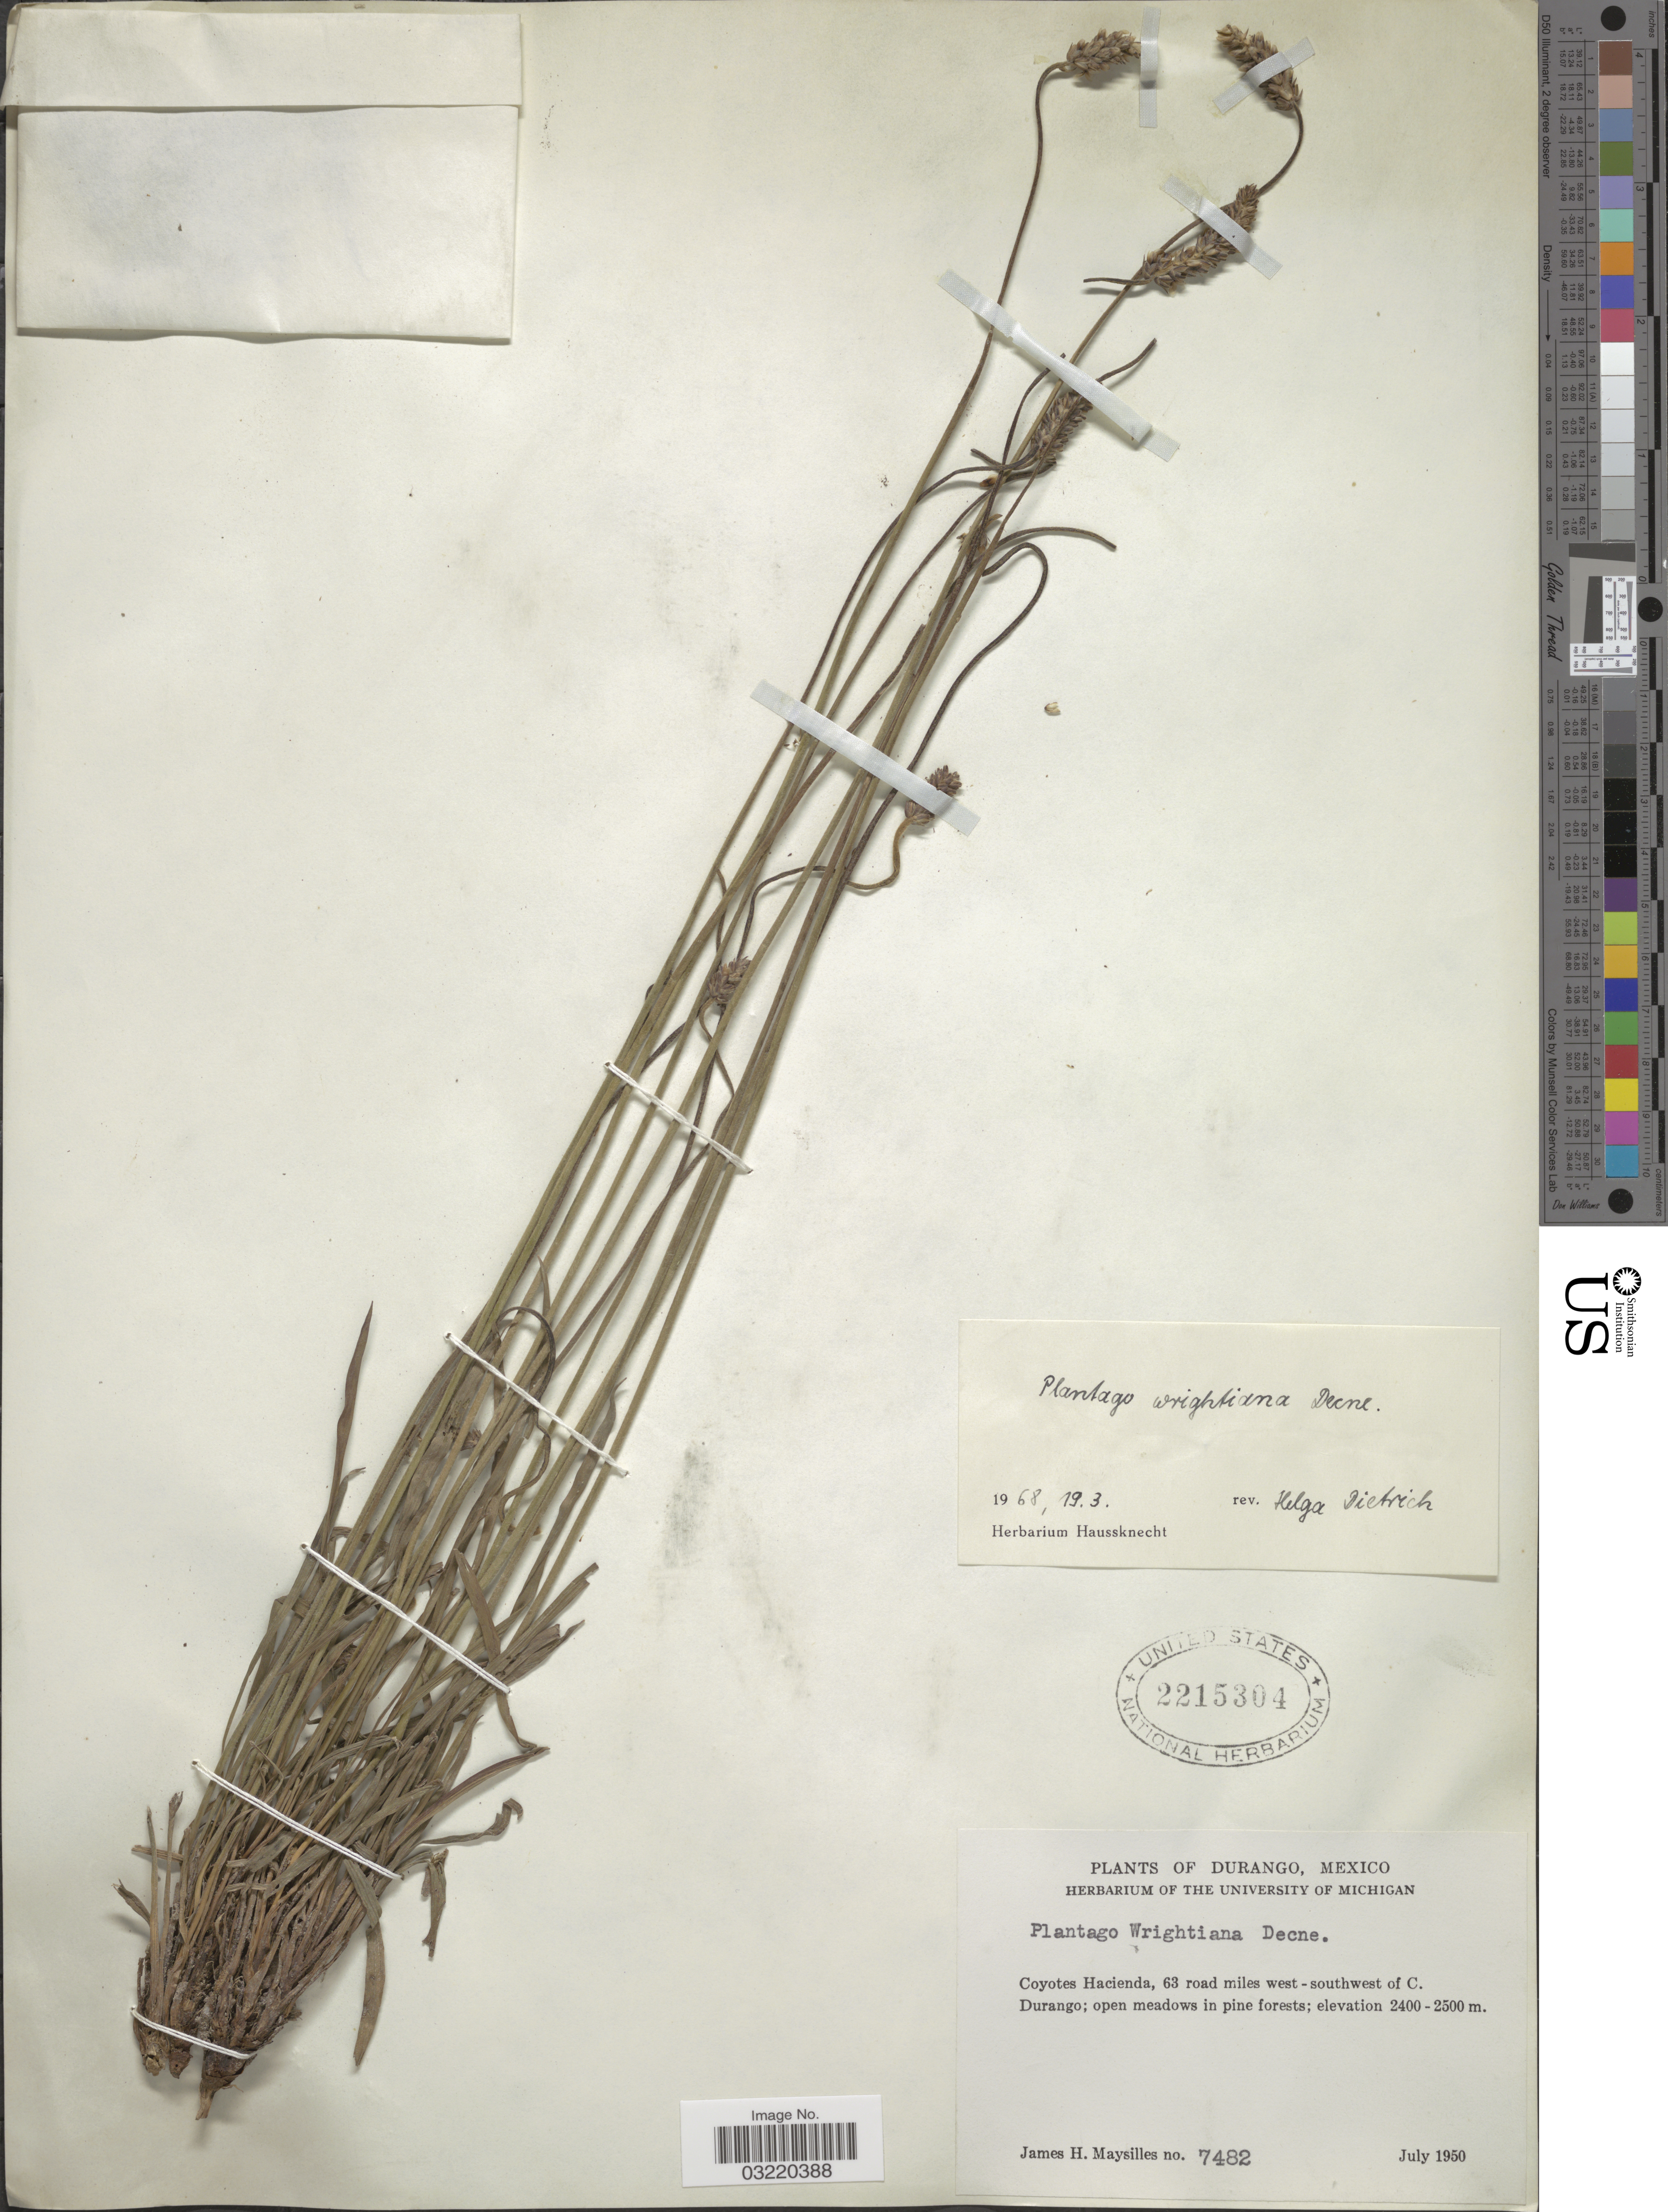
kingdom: Plantae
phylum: Tracheophyta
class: Magnoliopsida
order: Lamiales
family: Plantaginaceae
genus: Plantago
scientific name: Plantago wrightiana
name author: Decne. ex A. DC.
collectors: J. Maysilles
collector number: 7482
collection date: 1950-07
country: Mexico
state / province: Durango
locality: Coyotes Hacienda, 63 road miles west-southwest of C. Durango.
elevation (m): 2400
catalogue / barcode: US 2215304